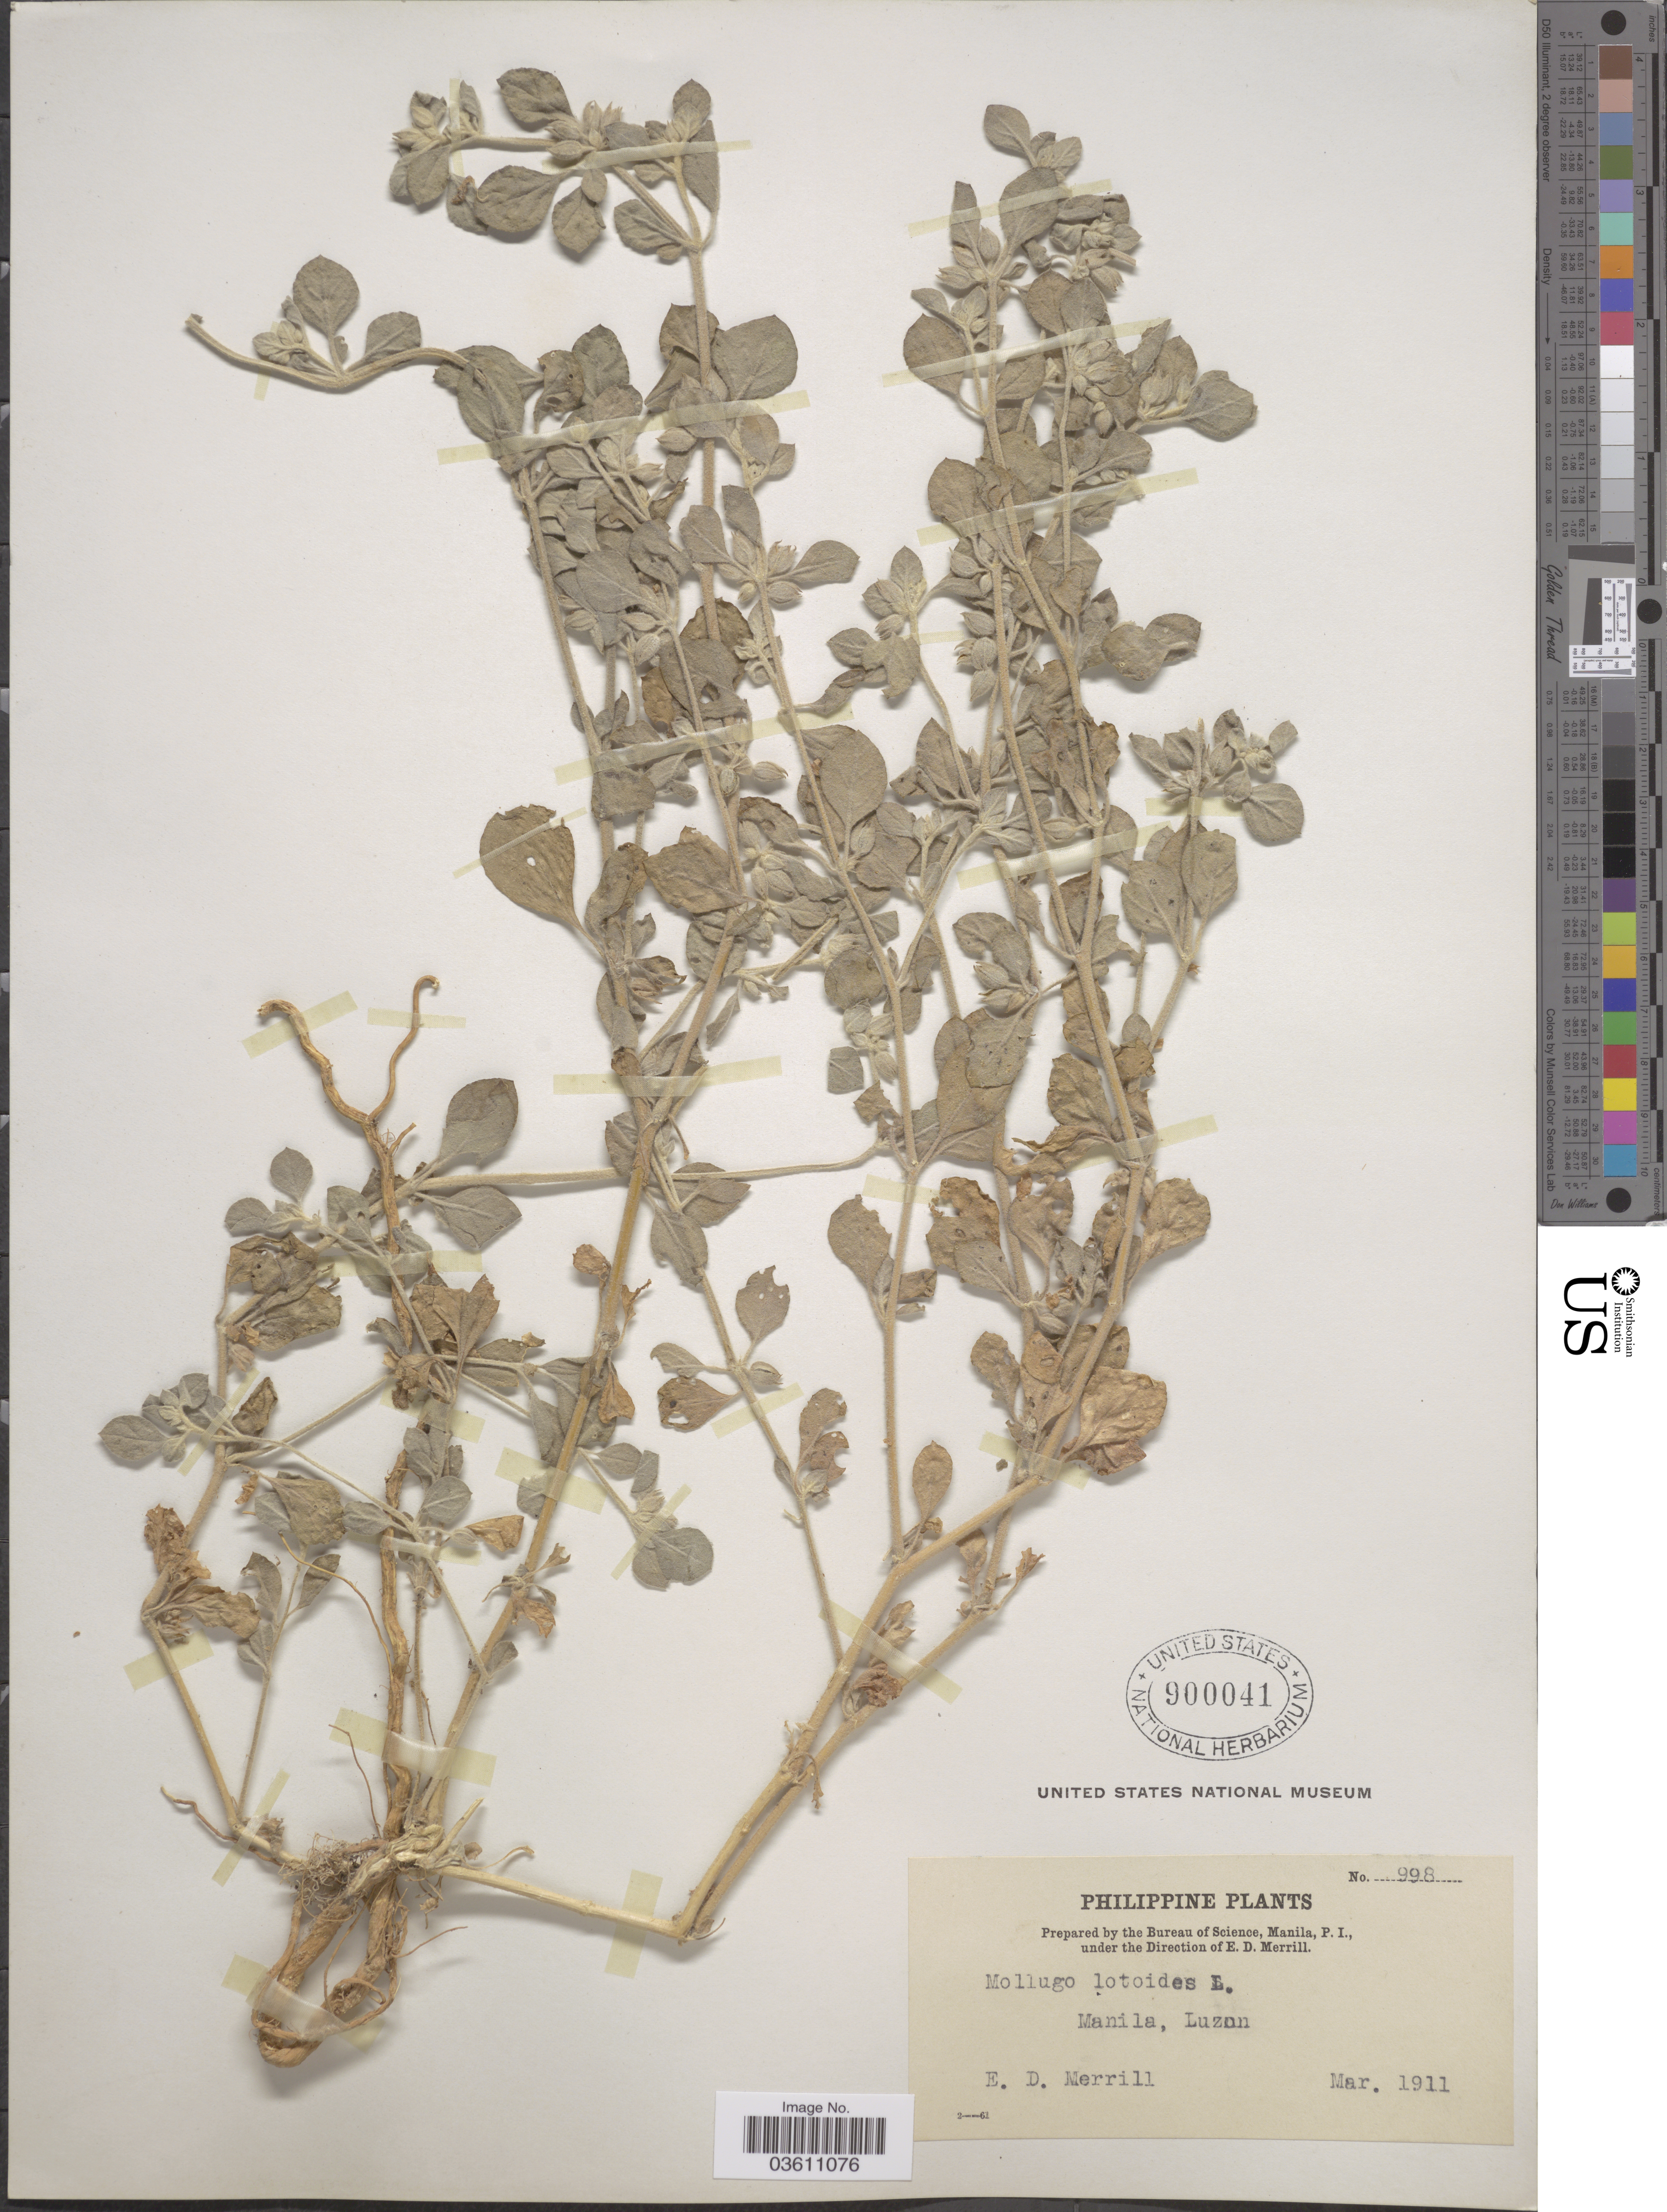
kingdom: Plantae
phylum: Tracheophyta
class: Magnoliopsida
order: Caryophyllales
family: Molluginaceae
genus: Glinus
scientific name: Glinus lotoides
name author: L.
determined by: Strong, Mark T., (BOT), Smithsonian Institution - National Museum of Natural History (UNITED STATES)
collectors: E. D. Merrill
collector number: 998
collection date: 1911-03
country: Philippines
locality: Manila, Luzon.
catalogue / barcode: US 900041